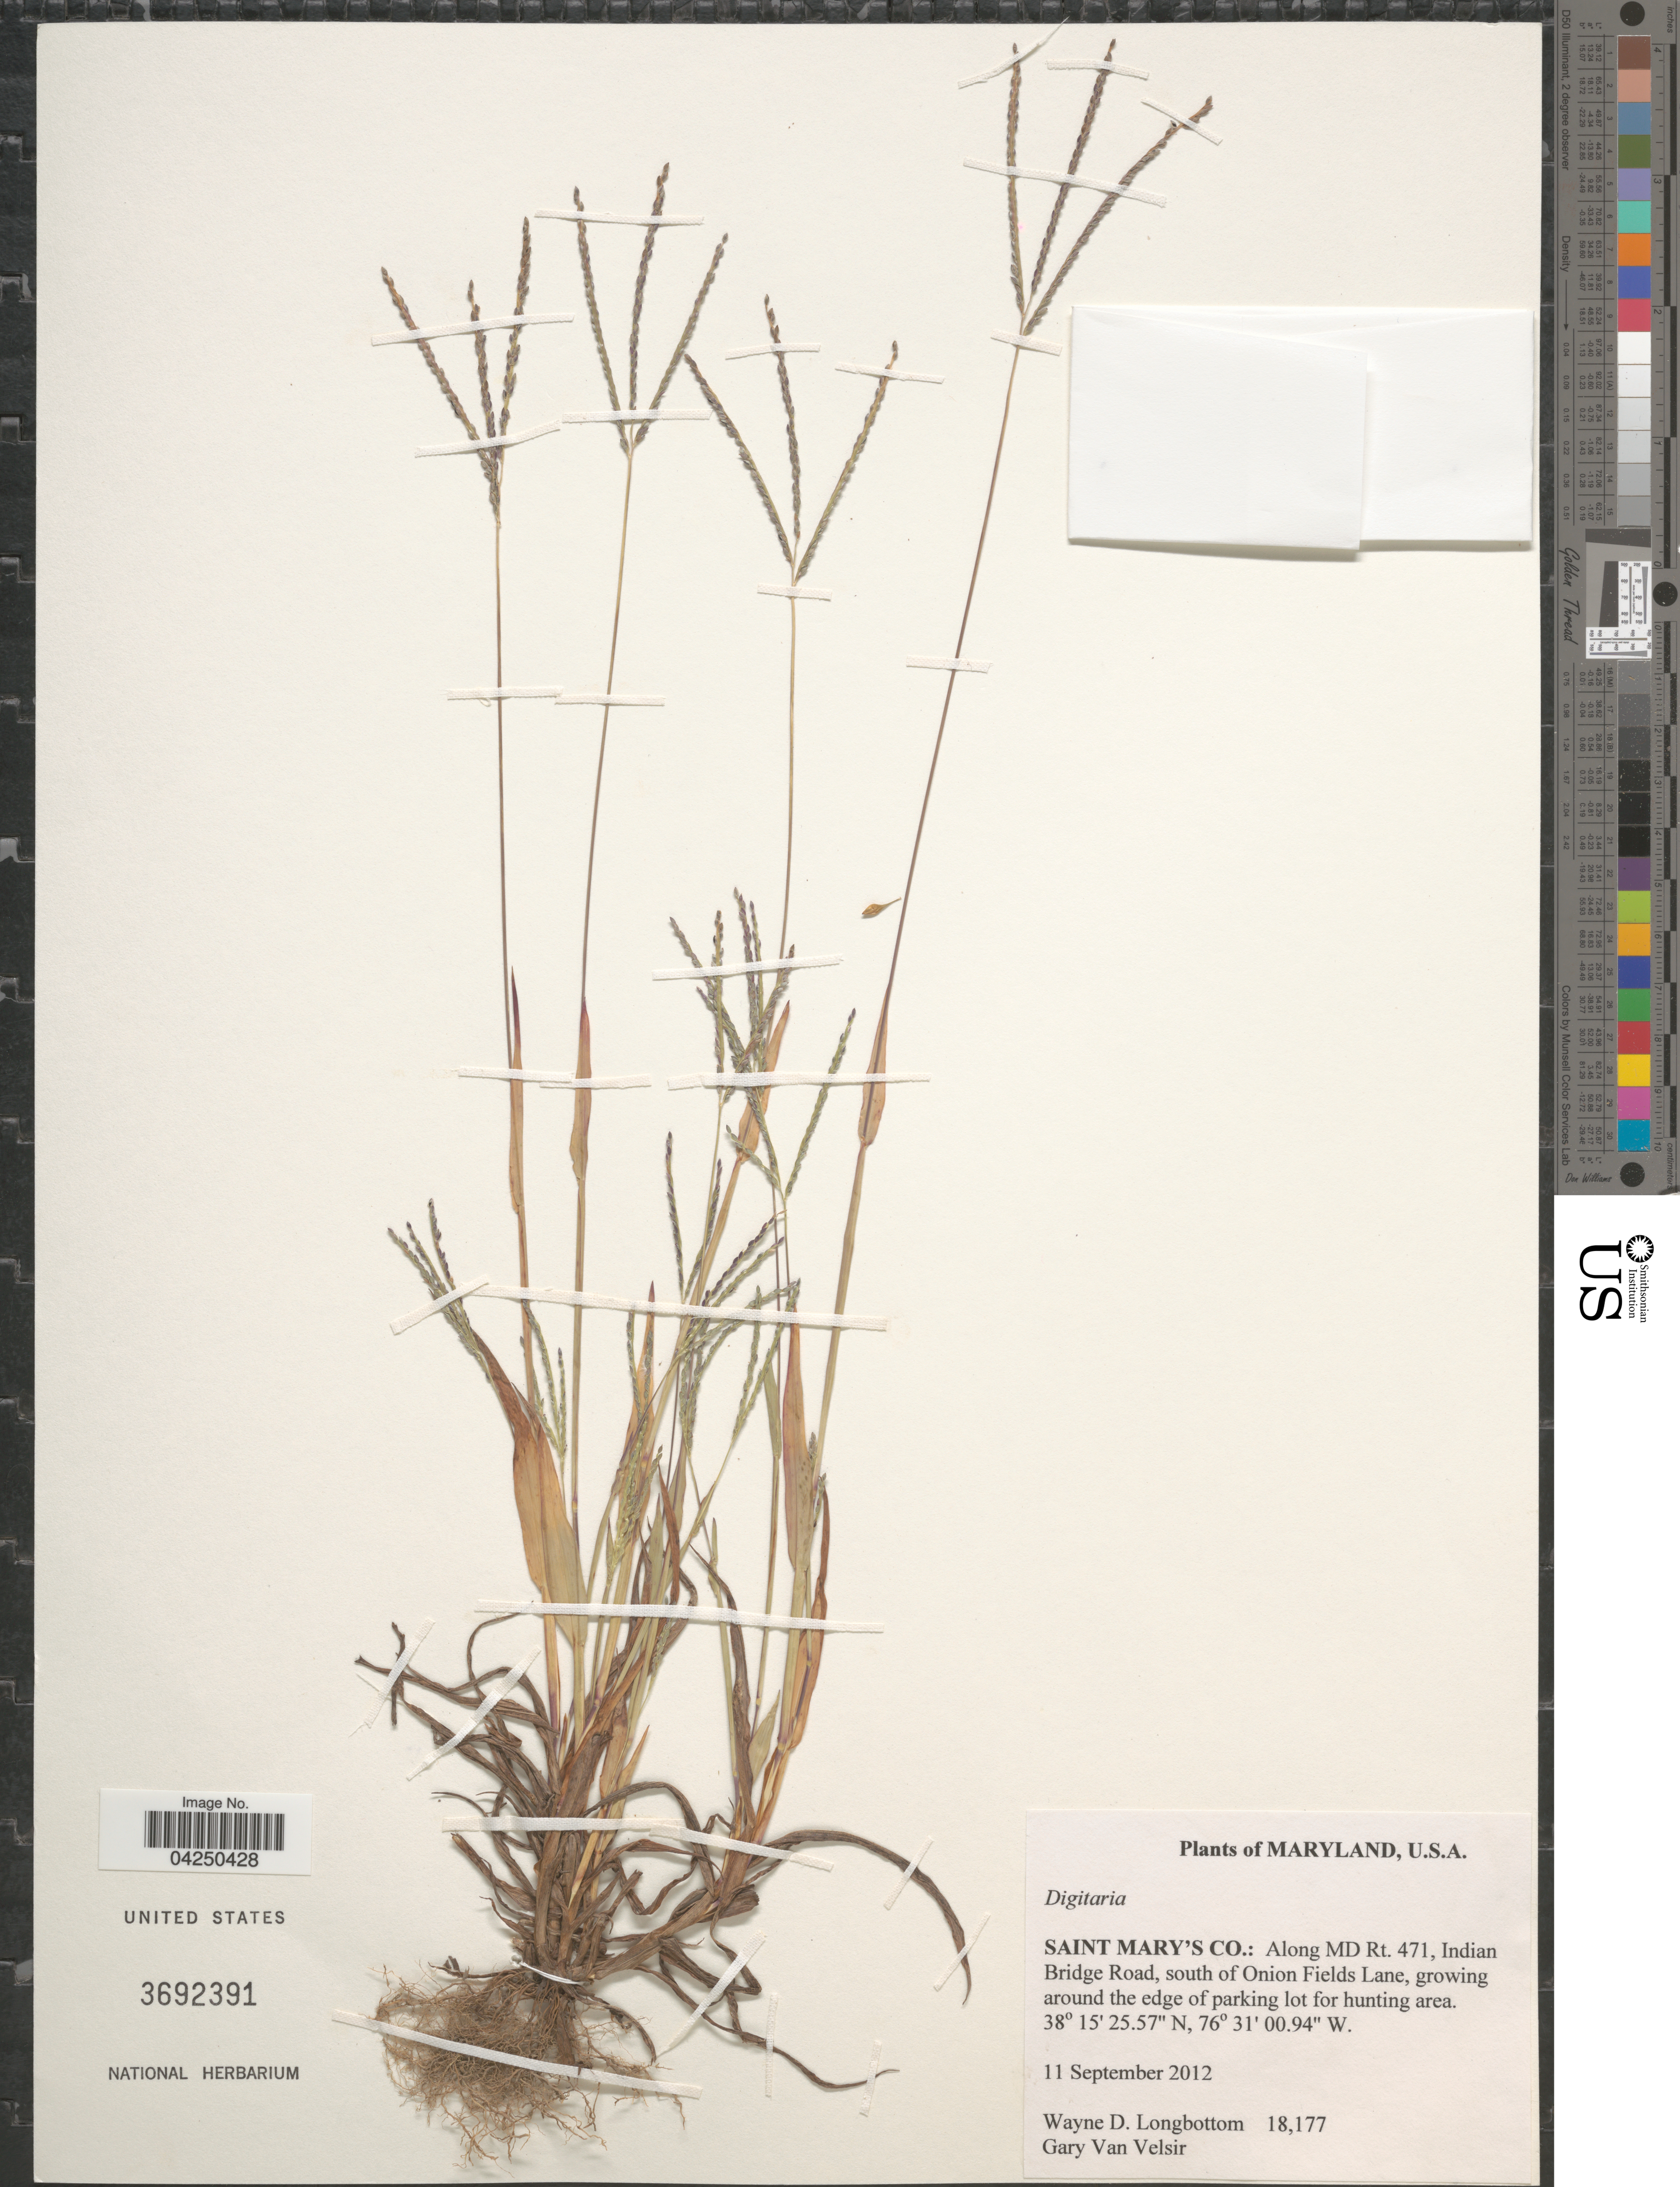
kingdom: Plantae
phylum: Tracheophyta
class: Liliopsida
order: Poales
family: Poaceae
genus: Digitaria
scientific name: Digitaria sp.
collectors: W. D. Longbottom & G. Van Velsir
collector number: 18177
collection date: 2012-09-11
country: United States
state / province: Maryland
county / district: St. Mary's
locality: Saint Mary's Co.: Along MD Rt. 471, Indian Bridge Road, south of Onion Fields Lane, growing around the edge of parking lot for hunting area.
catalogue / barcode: US 3692391